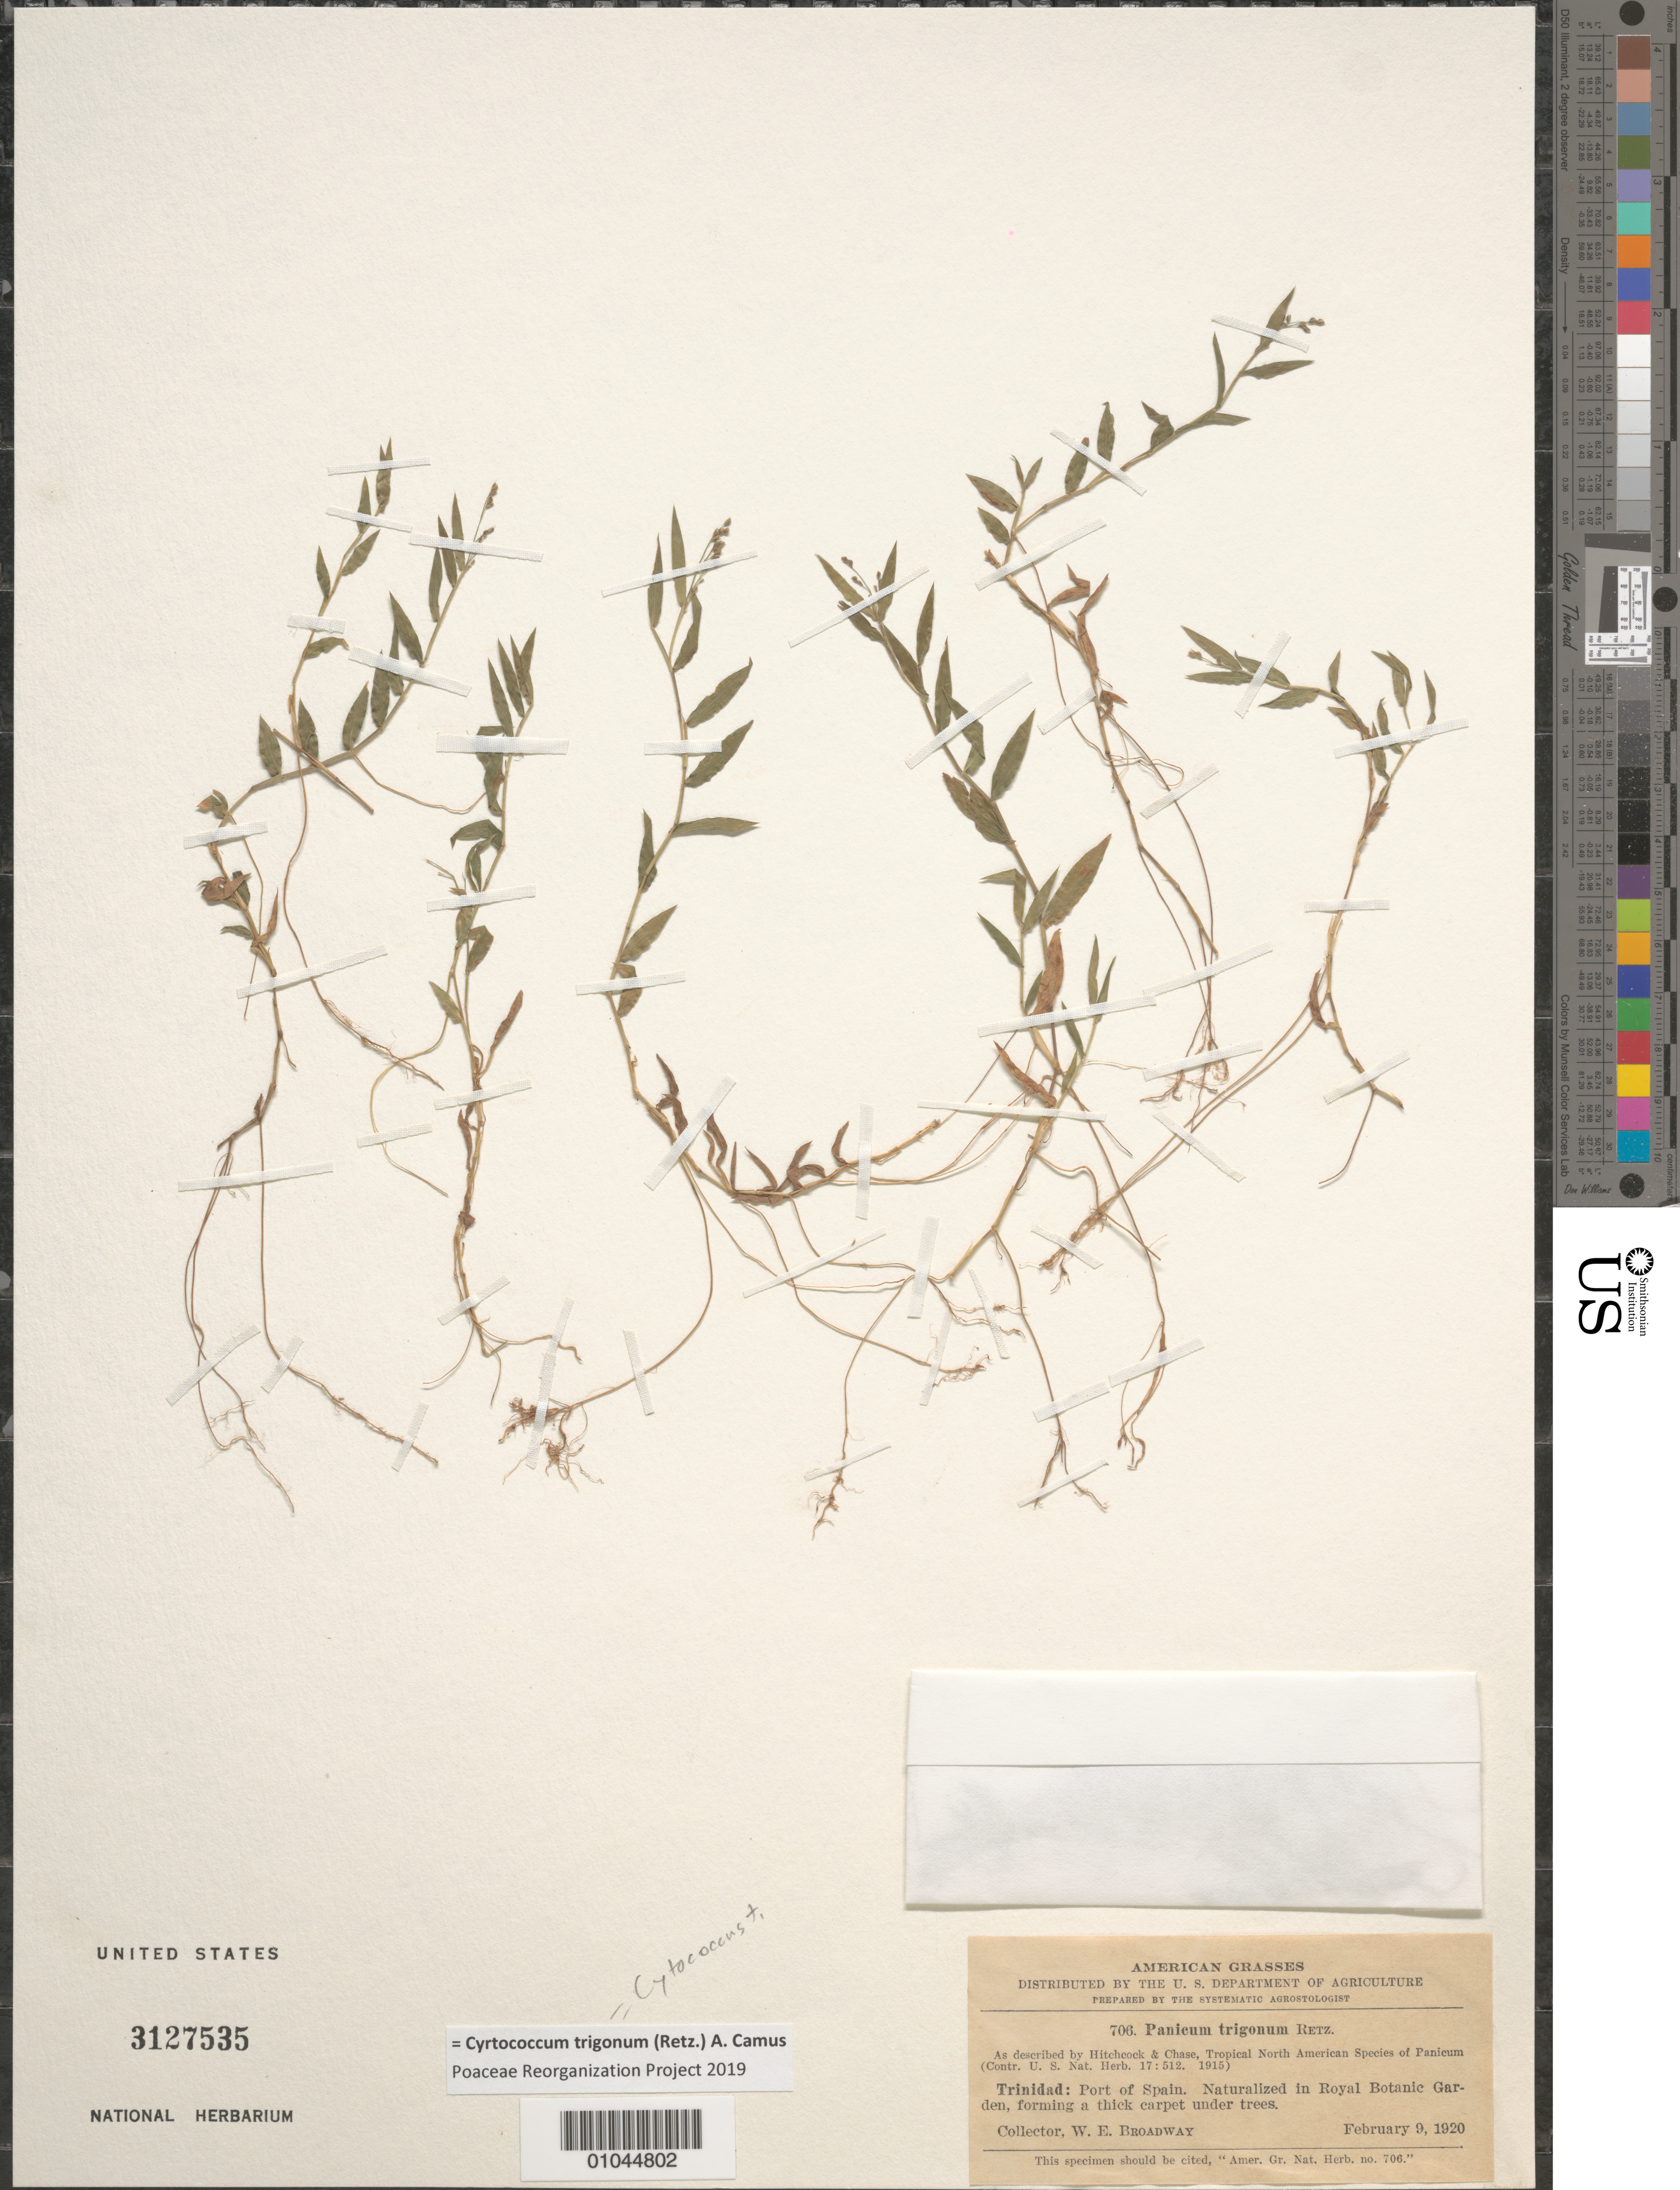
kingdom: Plantae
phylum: Tracheophyta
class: Liliopsida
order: Poales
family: Poaceae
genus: Panicum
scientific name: Panicum trigonum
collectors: W. E. Broadway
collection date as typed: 09 Feb 1920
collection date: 1920-02-09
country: Trinidad and Tobago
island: Trinidad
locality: Port of Spain, naturalized in Royal Botanic Garden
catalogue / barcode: US 3127535